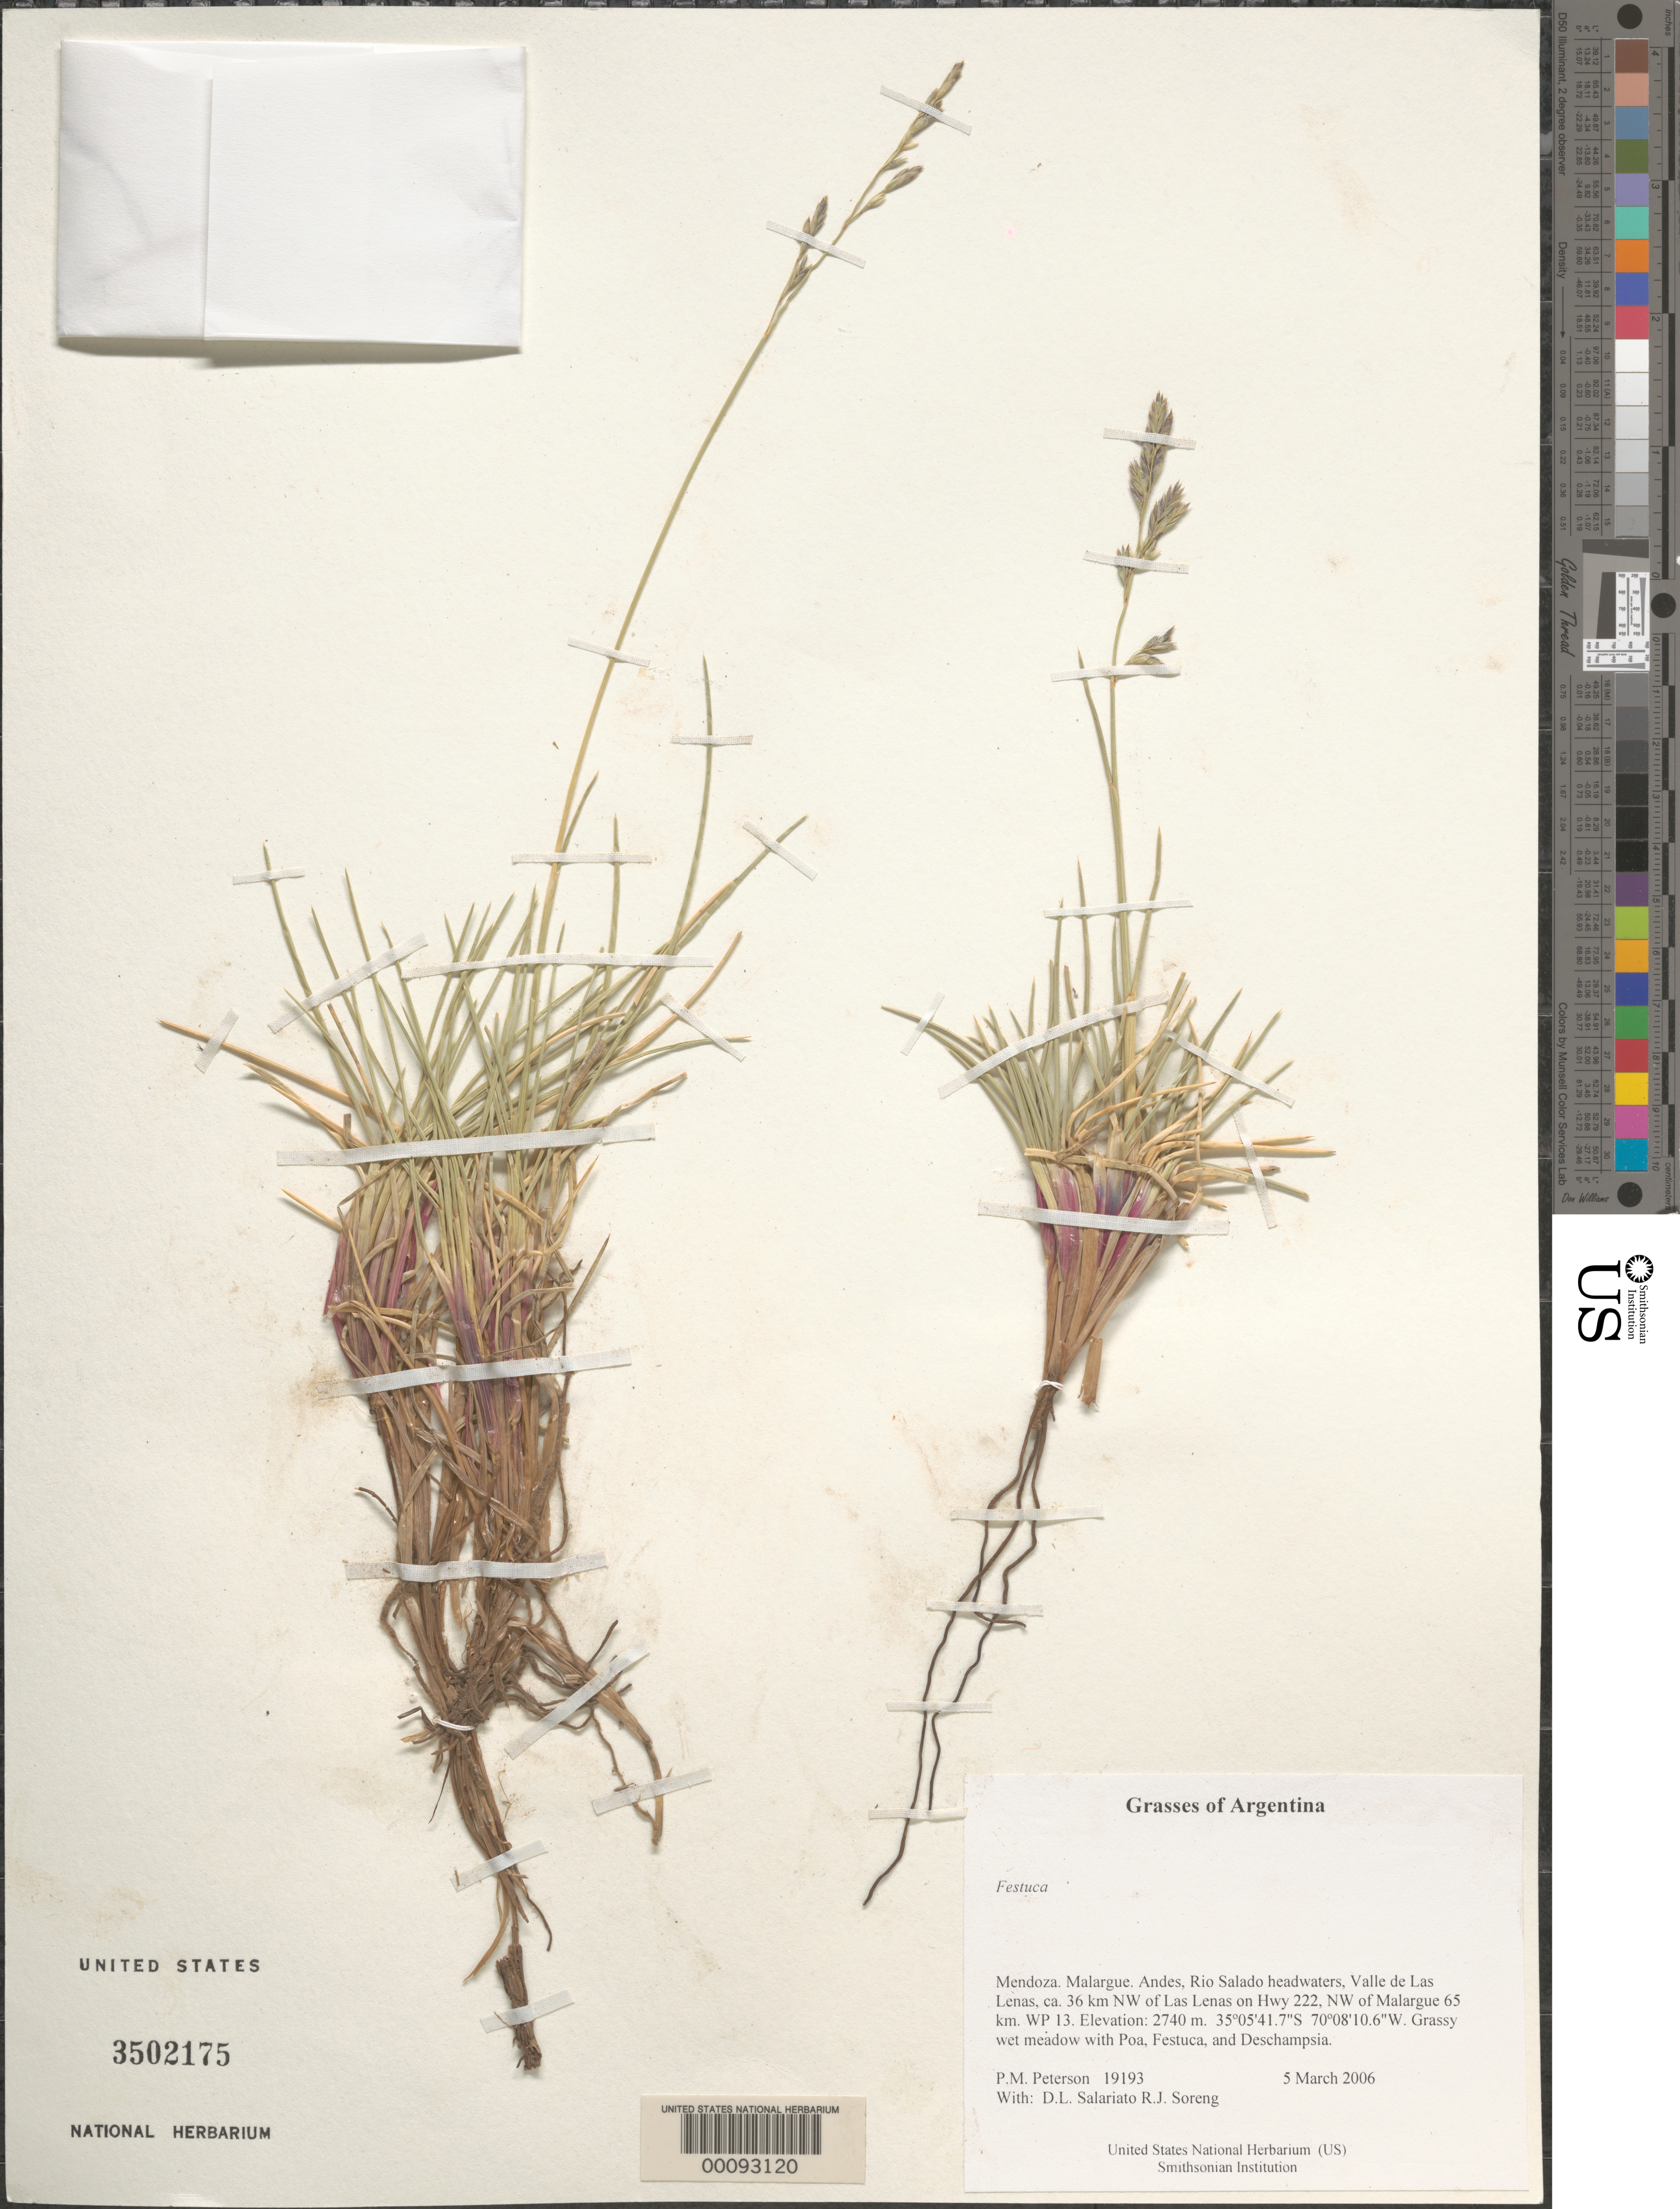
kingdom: Plantae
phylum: Tracheophyta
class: Liliopsida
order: Poales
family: Poaceae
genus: Festuca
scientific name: Festuca sp.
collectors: P. M. Peterson, R. J. Soreng, D. Salariato & A. Panizza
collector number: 19193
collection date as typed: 05 Mar 2006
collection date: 2006-03-05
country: Argentina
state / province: Mendoza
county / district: Malargue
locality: Andes, Rio Salado headwaters, Valle de Las Lenas, ca. 36 km NW of Las Lenas on Hwy 222, NW of Malargue 65 km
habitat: Grassy wet meadow with Poa, Festuca, and Deschampsia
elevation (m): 2740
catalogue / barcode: US 3502175